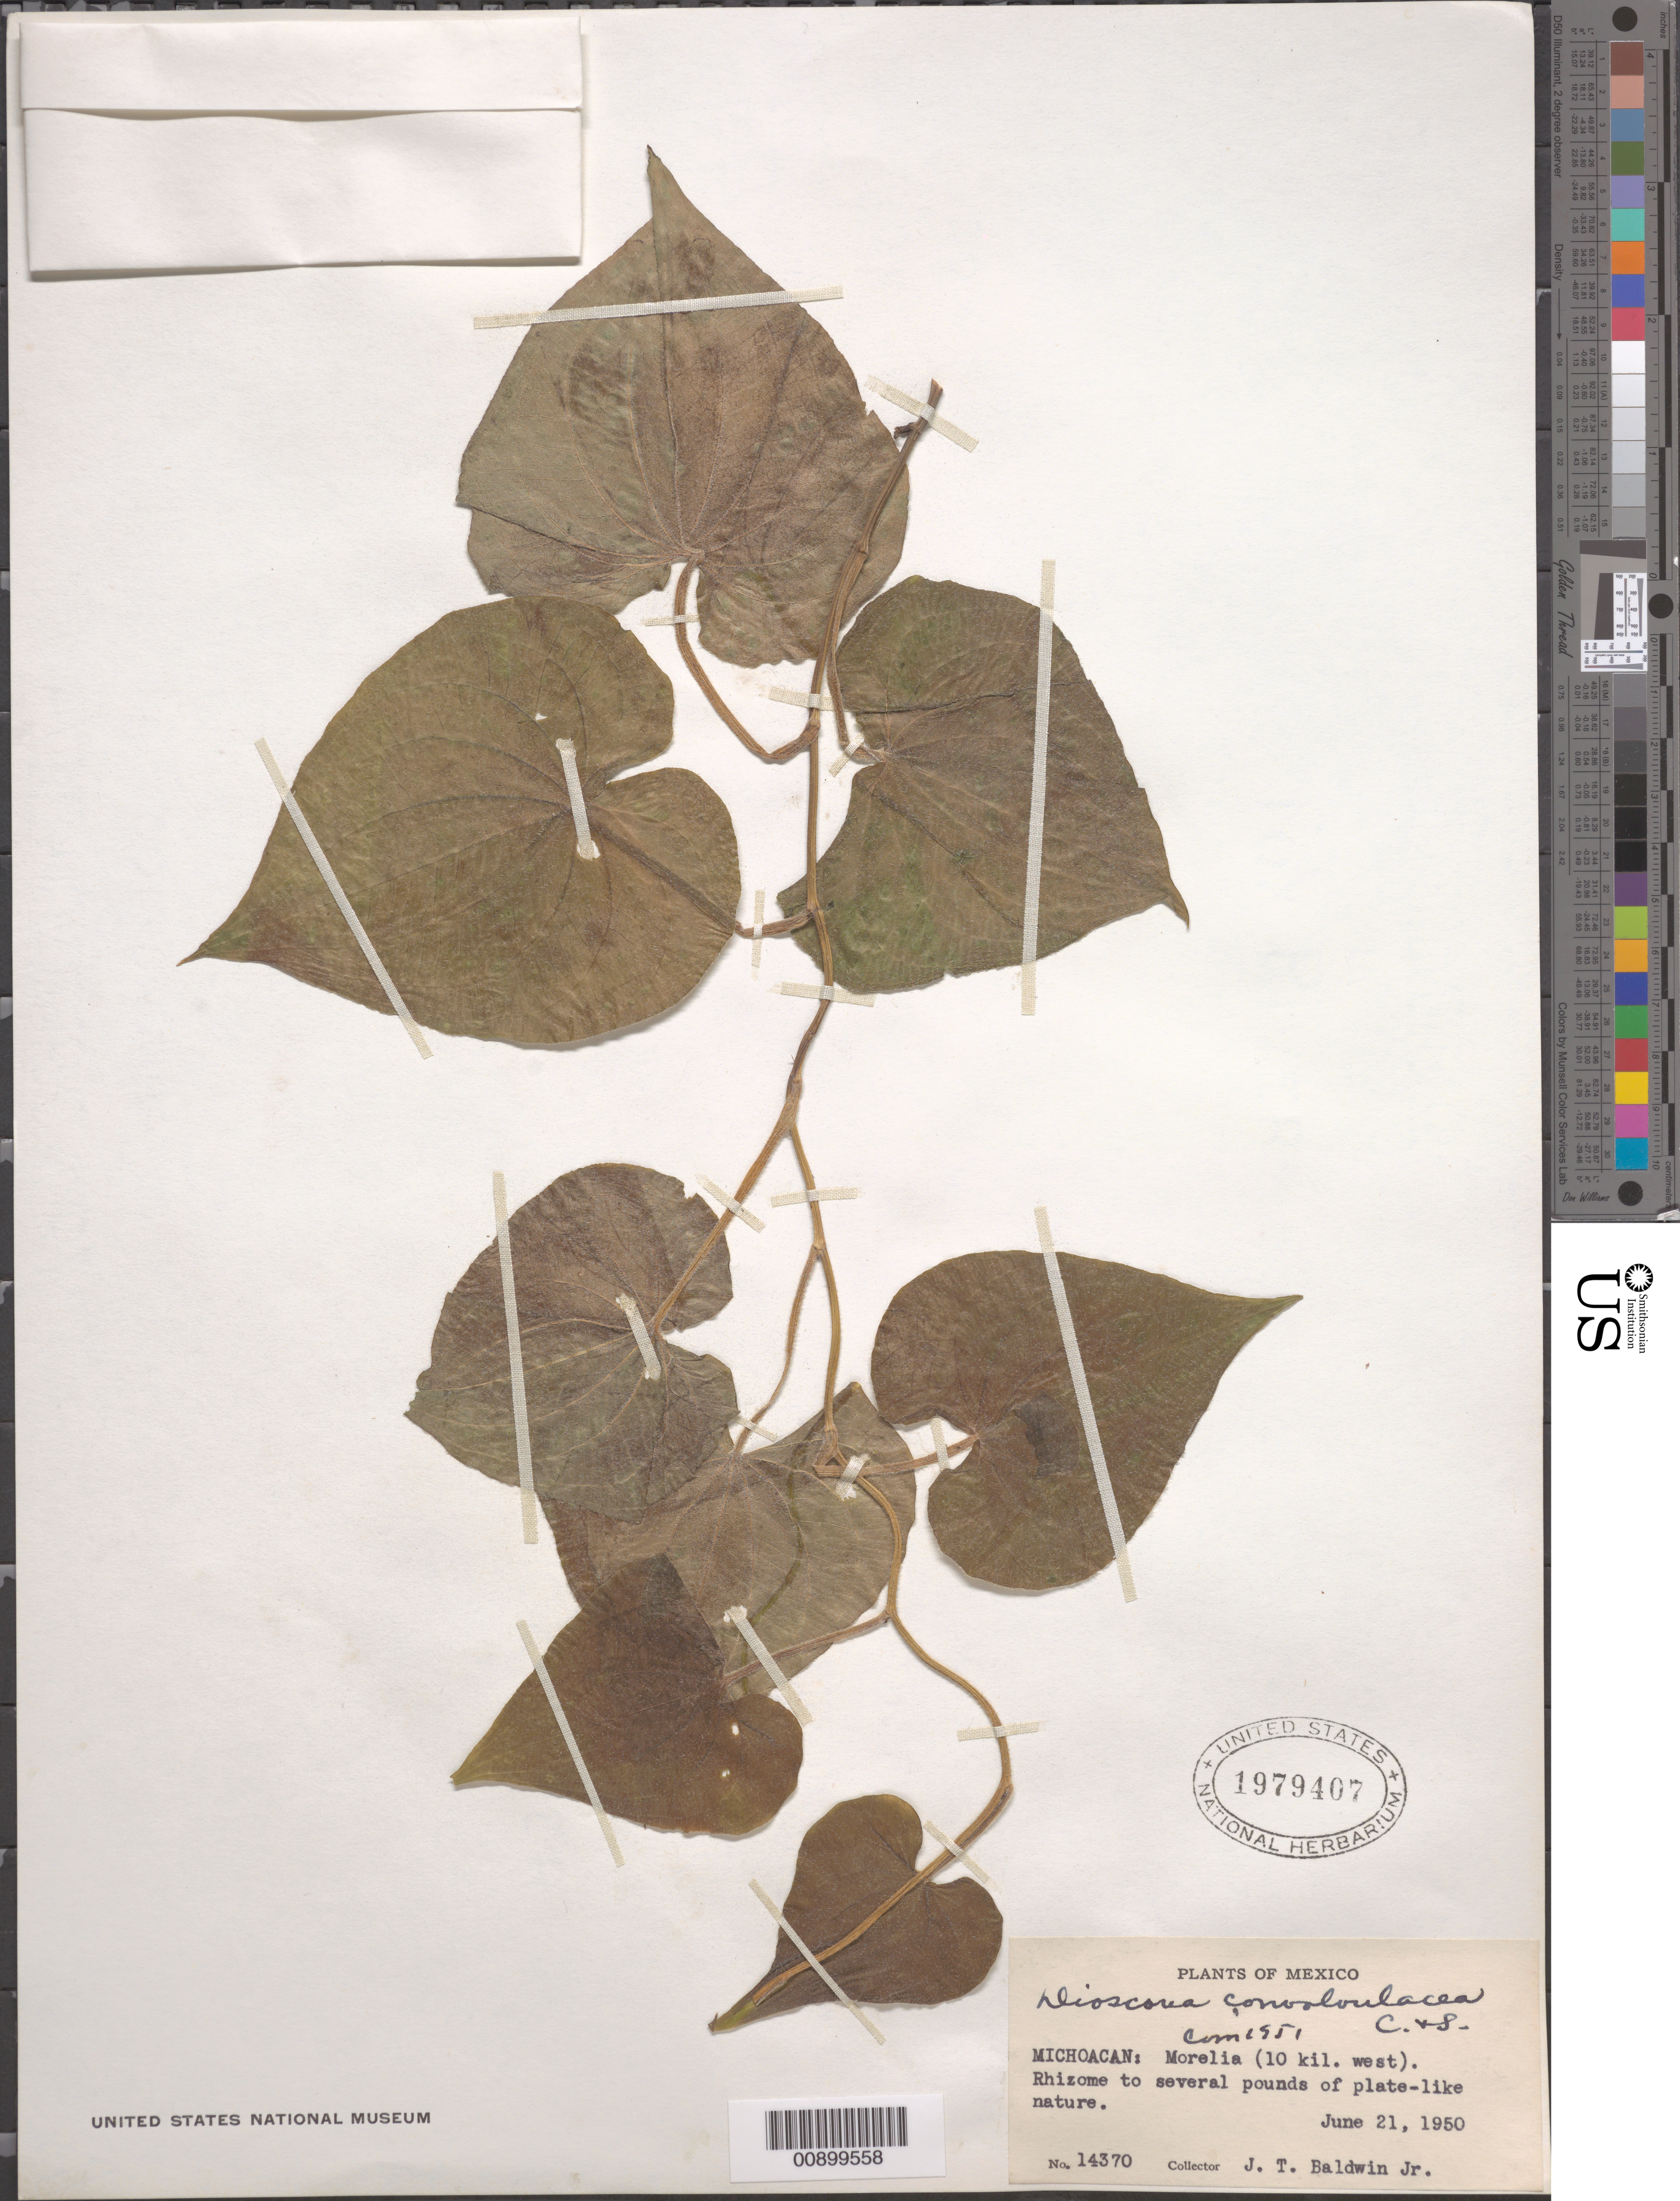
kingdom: Plantae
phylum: Tracheophyta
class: Liliopsida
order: Dioscoreales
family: Dioscoreaceae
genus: Dioscorea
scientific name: Dioscorea convolvulacea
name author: Schltdl. & Cham.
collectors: J. T. Baldwin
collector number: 14370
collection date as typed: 21 Jun 1950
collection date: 1950-06-21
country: Mexico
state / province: Michoacán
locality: Michoacán: Morelia (10 km. west).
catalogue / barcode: US 1979407